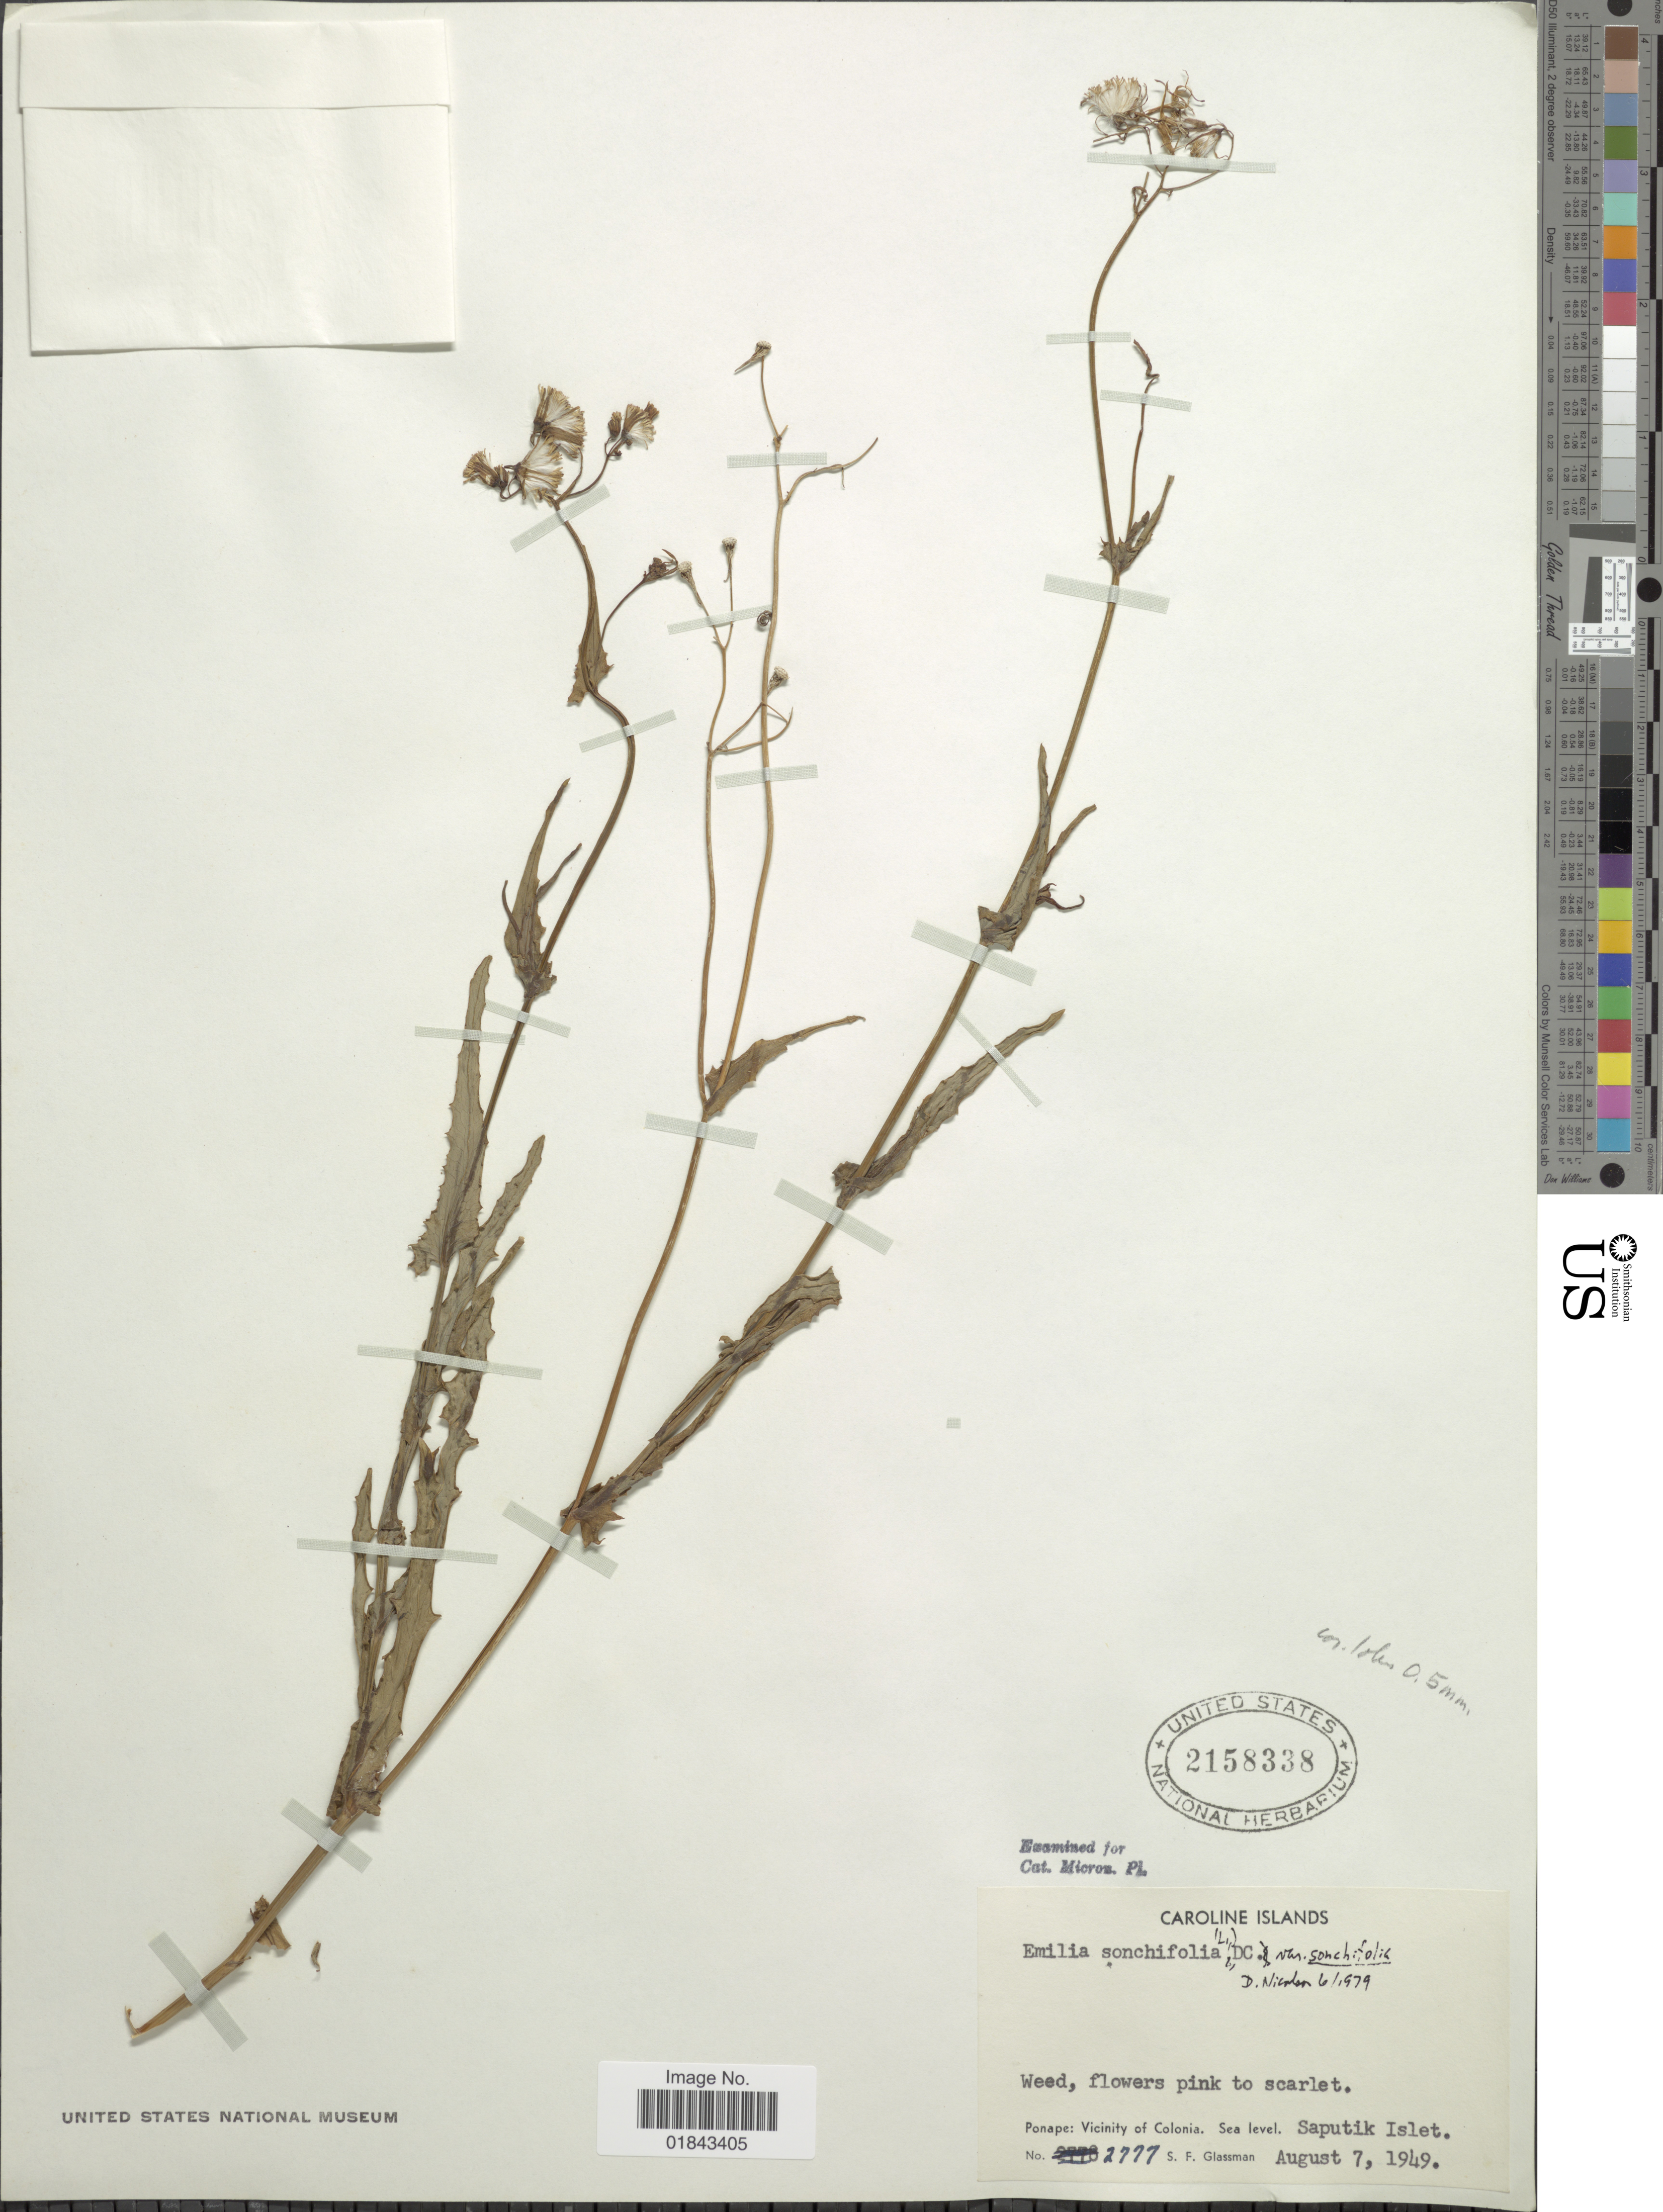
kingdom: Plantae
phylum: Tracheophyta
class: Magnoliopsida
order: Asterales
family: Asteraceae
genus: Emilia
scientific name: Emilia sonchifolia var. sonchifolia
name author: (L.) DC.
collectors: S. F. Glassman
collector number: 2777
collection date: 1949-08-07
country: Micronesia, Federated States of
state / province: Pohnpei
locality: Caroline Islands, Ponape: vicinity of Colonia, Saputik Islet.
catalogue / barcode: US 2158338